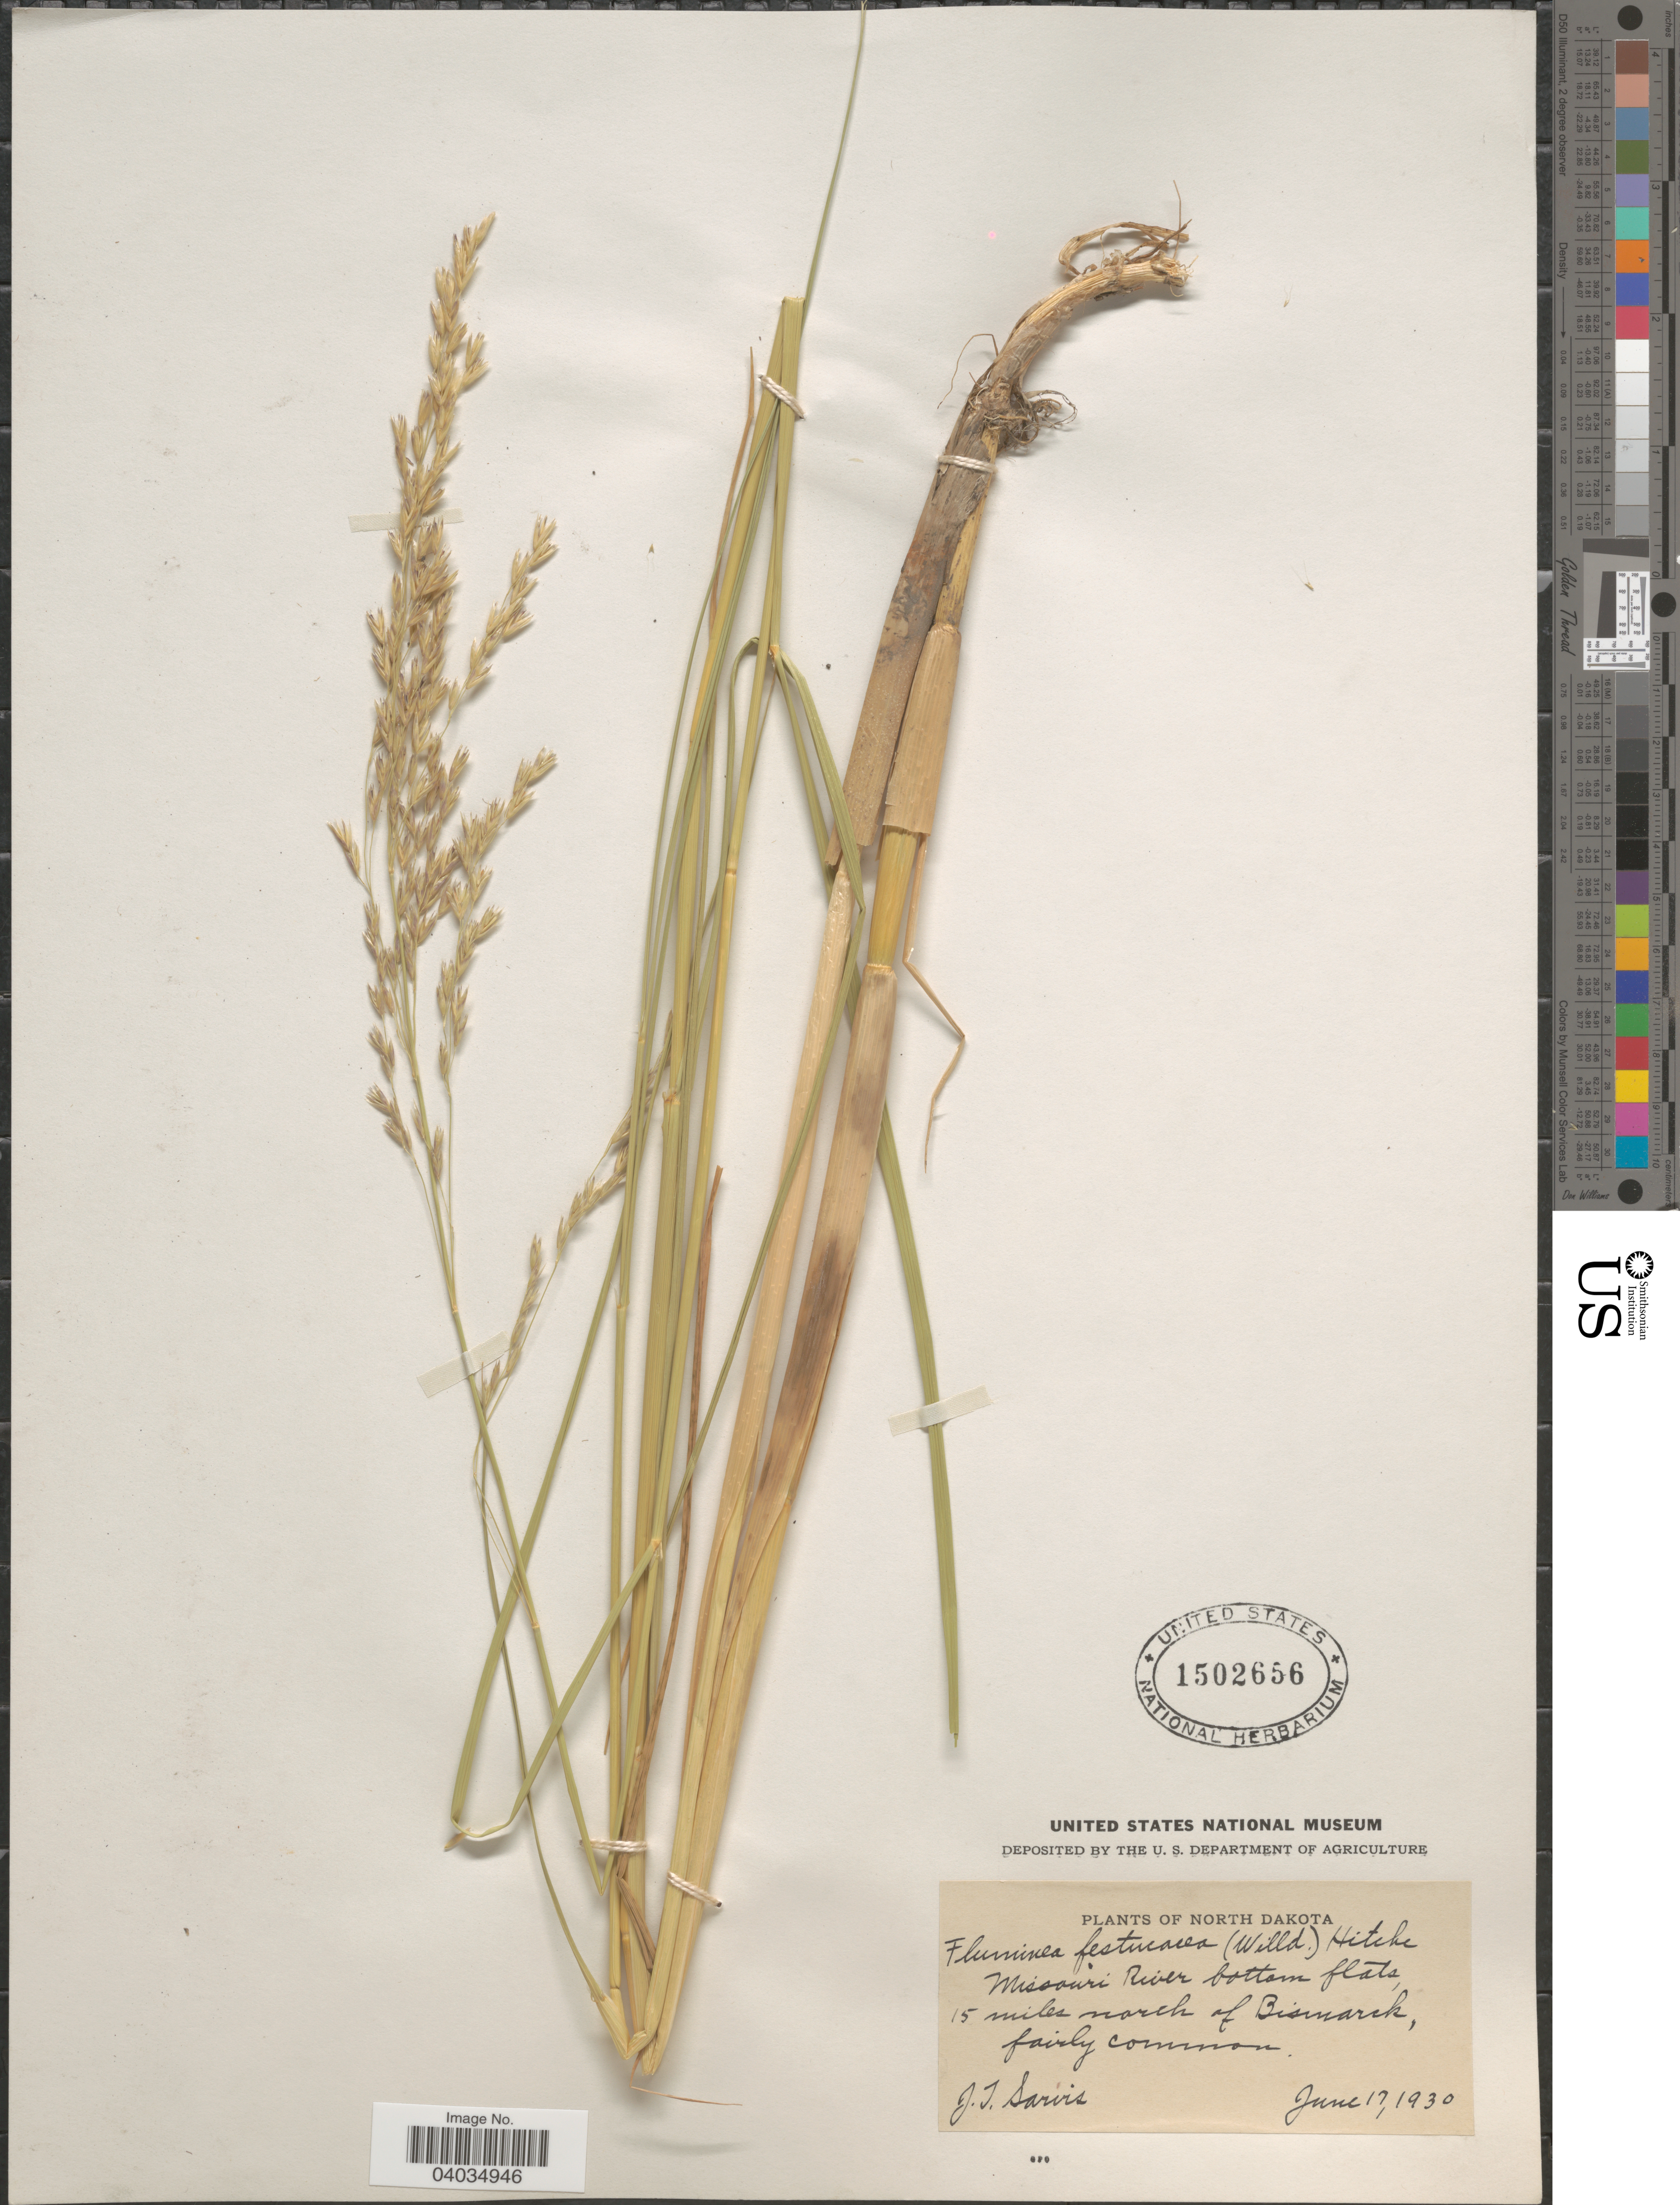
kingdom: Plantae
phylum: Tracheophyta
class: Liliopsida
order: Poales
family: Poaceae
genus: Scolochloa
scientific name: Scolochloa festucacea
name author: (Willd.) Link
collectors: J. Sarvis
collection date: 1930-06-17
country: United States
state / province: North Dakota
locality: Missouri River bottom flats, 15 miles north of Bismark.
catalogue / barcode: US 1502656